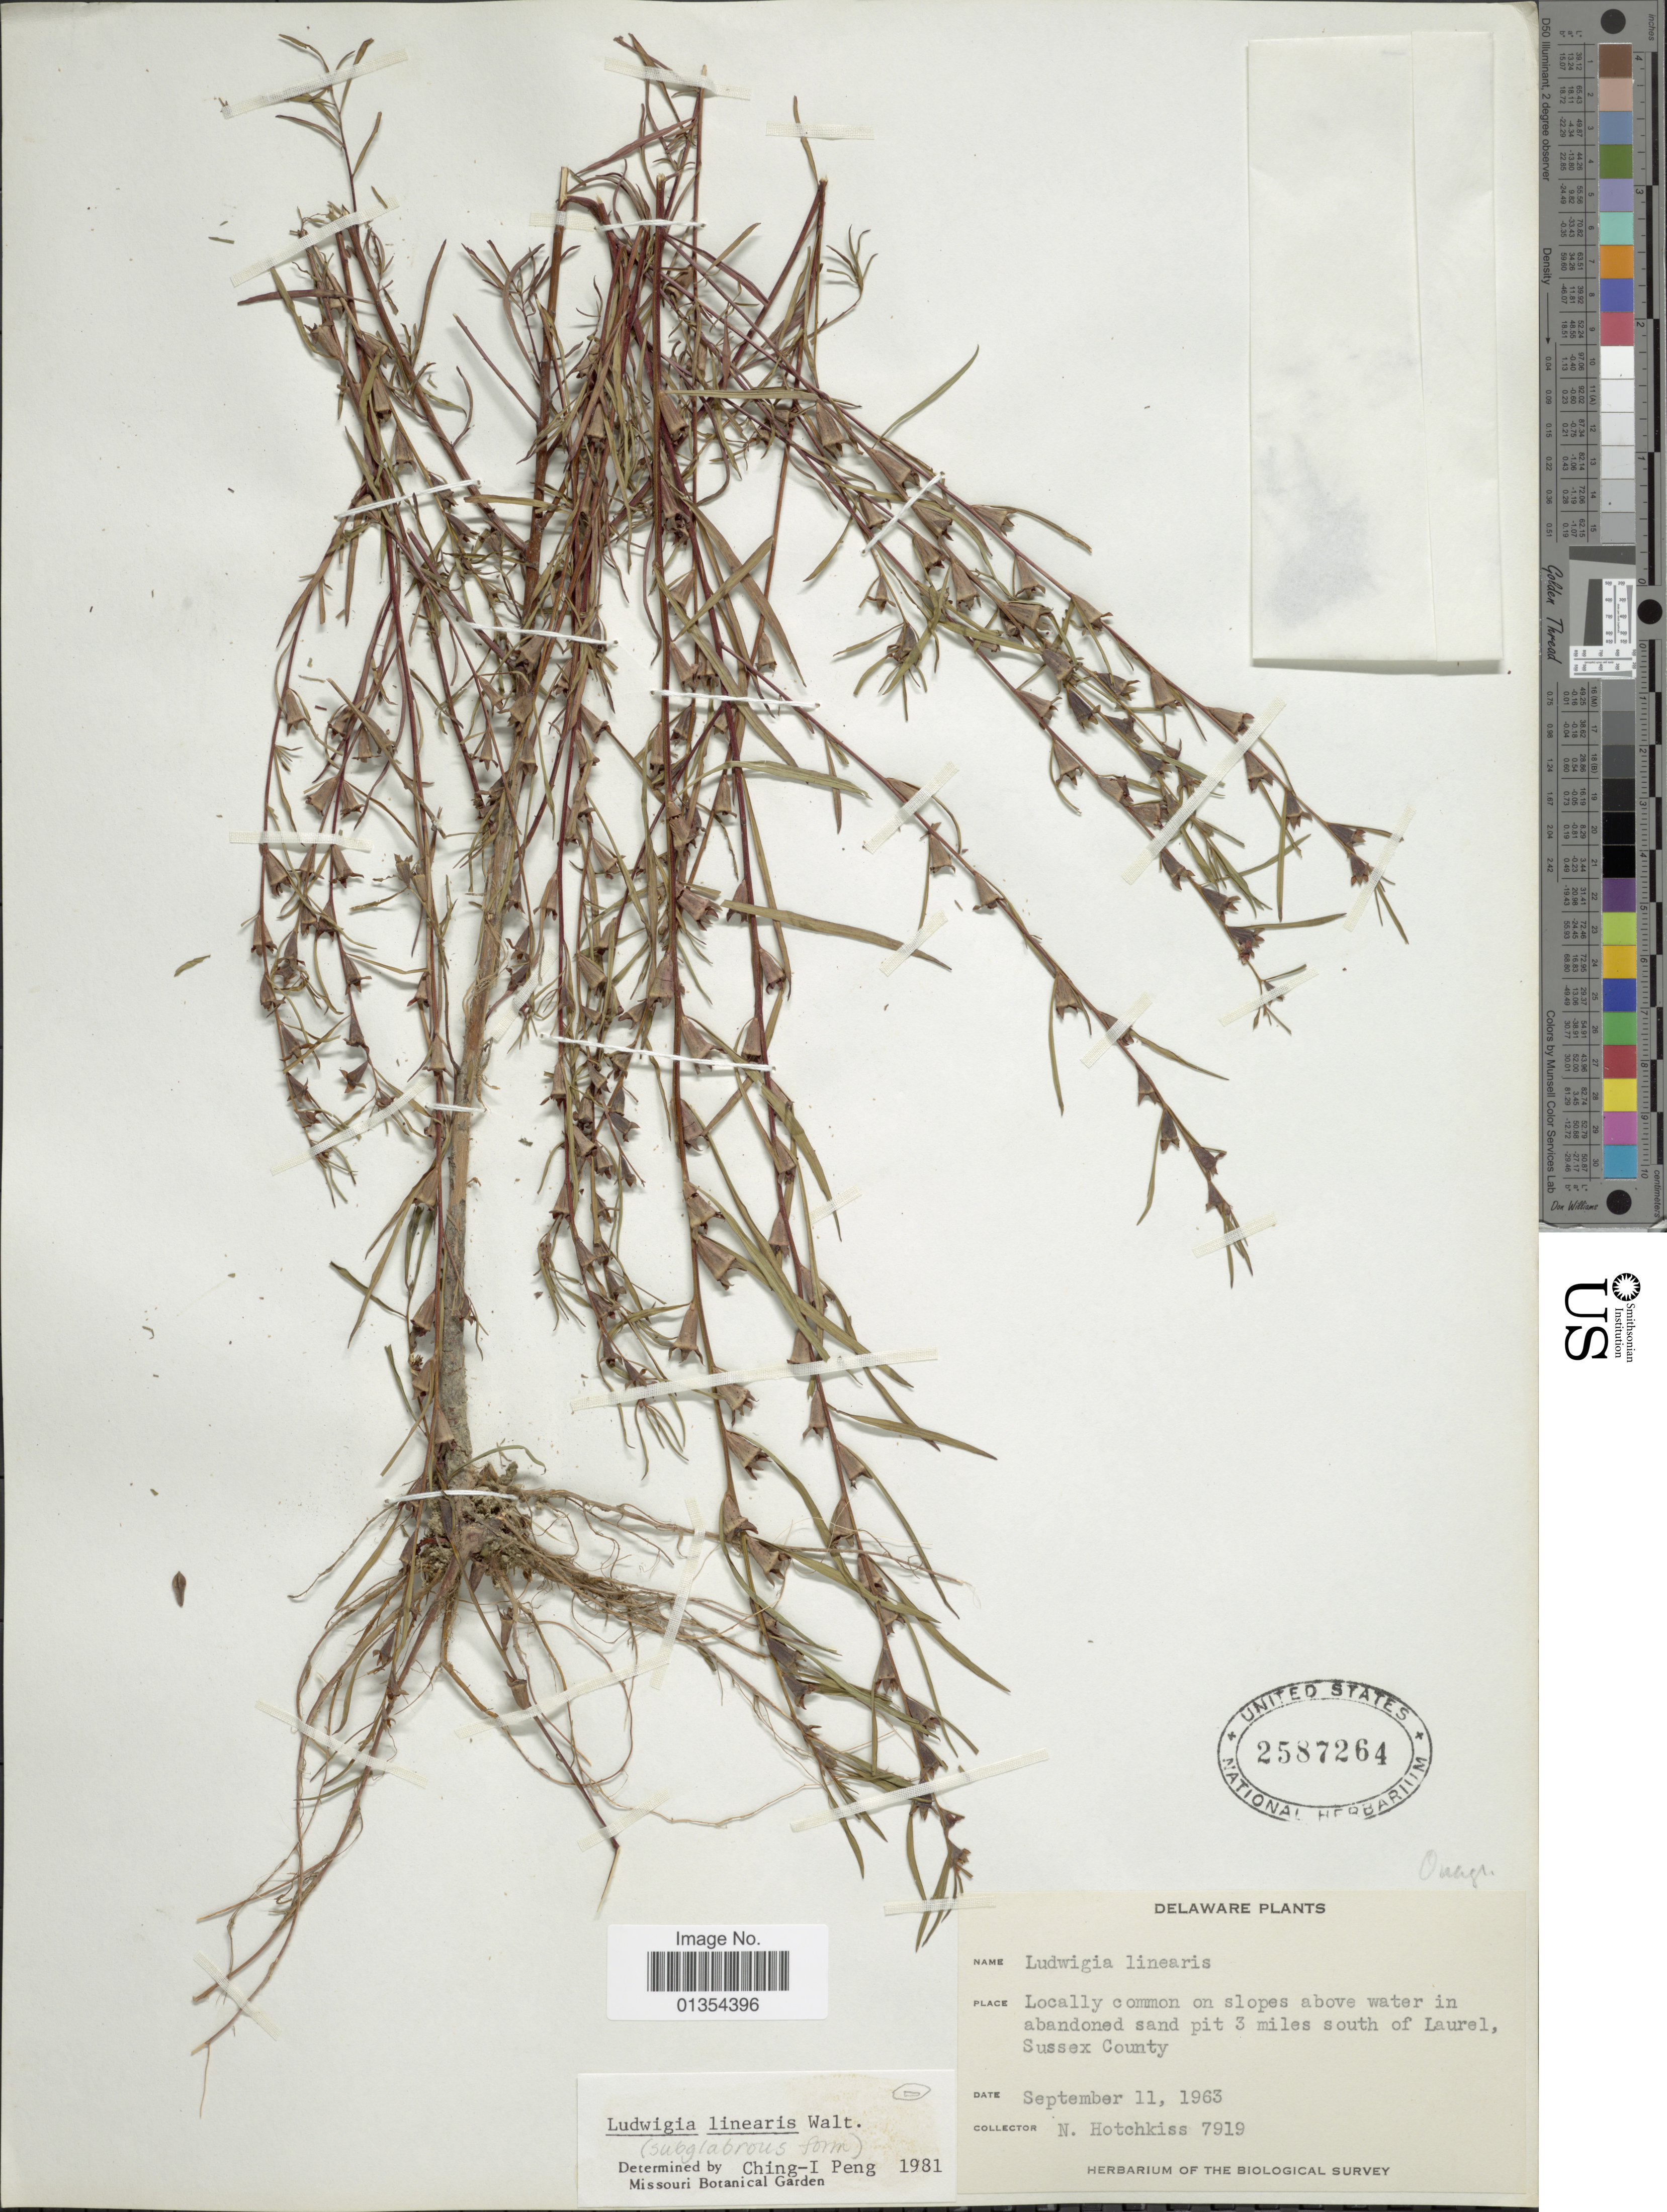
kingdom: Plantae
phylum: Tracheophyta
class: Magnoliopsida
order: Myrtales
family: Onagraceae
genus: Ludwigia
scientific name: Ludwigia linearis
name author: Walter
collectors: N. Hotchkiss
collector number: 7919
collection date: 1963-09-11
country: United States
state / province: Delaware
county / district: Sussex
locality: Above water in abandoned sand pit 3 miles south of Laurel, Sussex County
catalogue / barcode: US 2587264